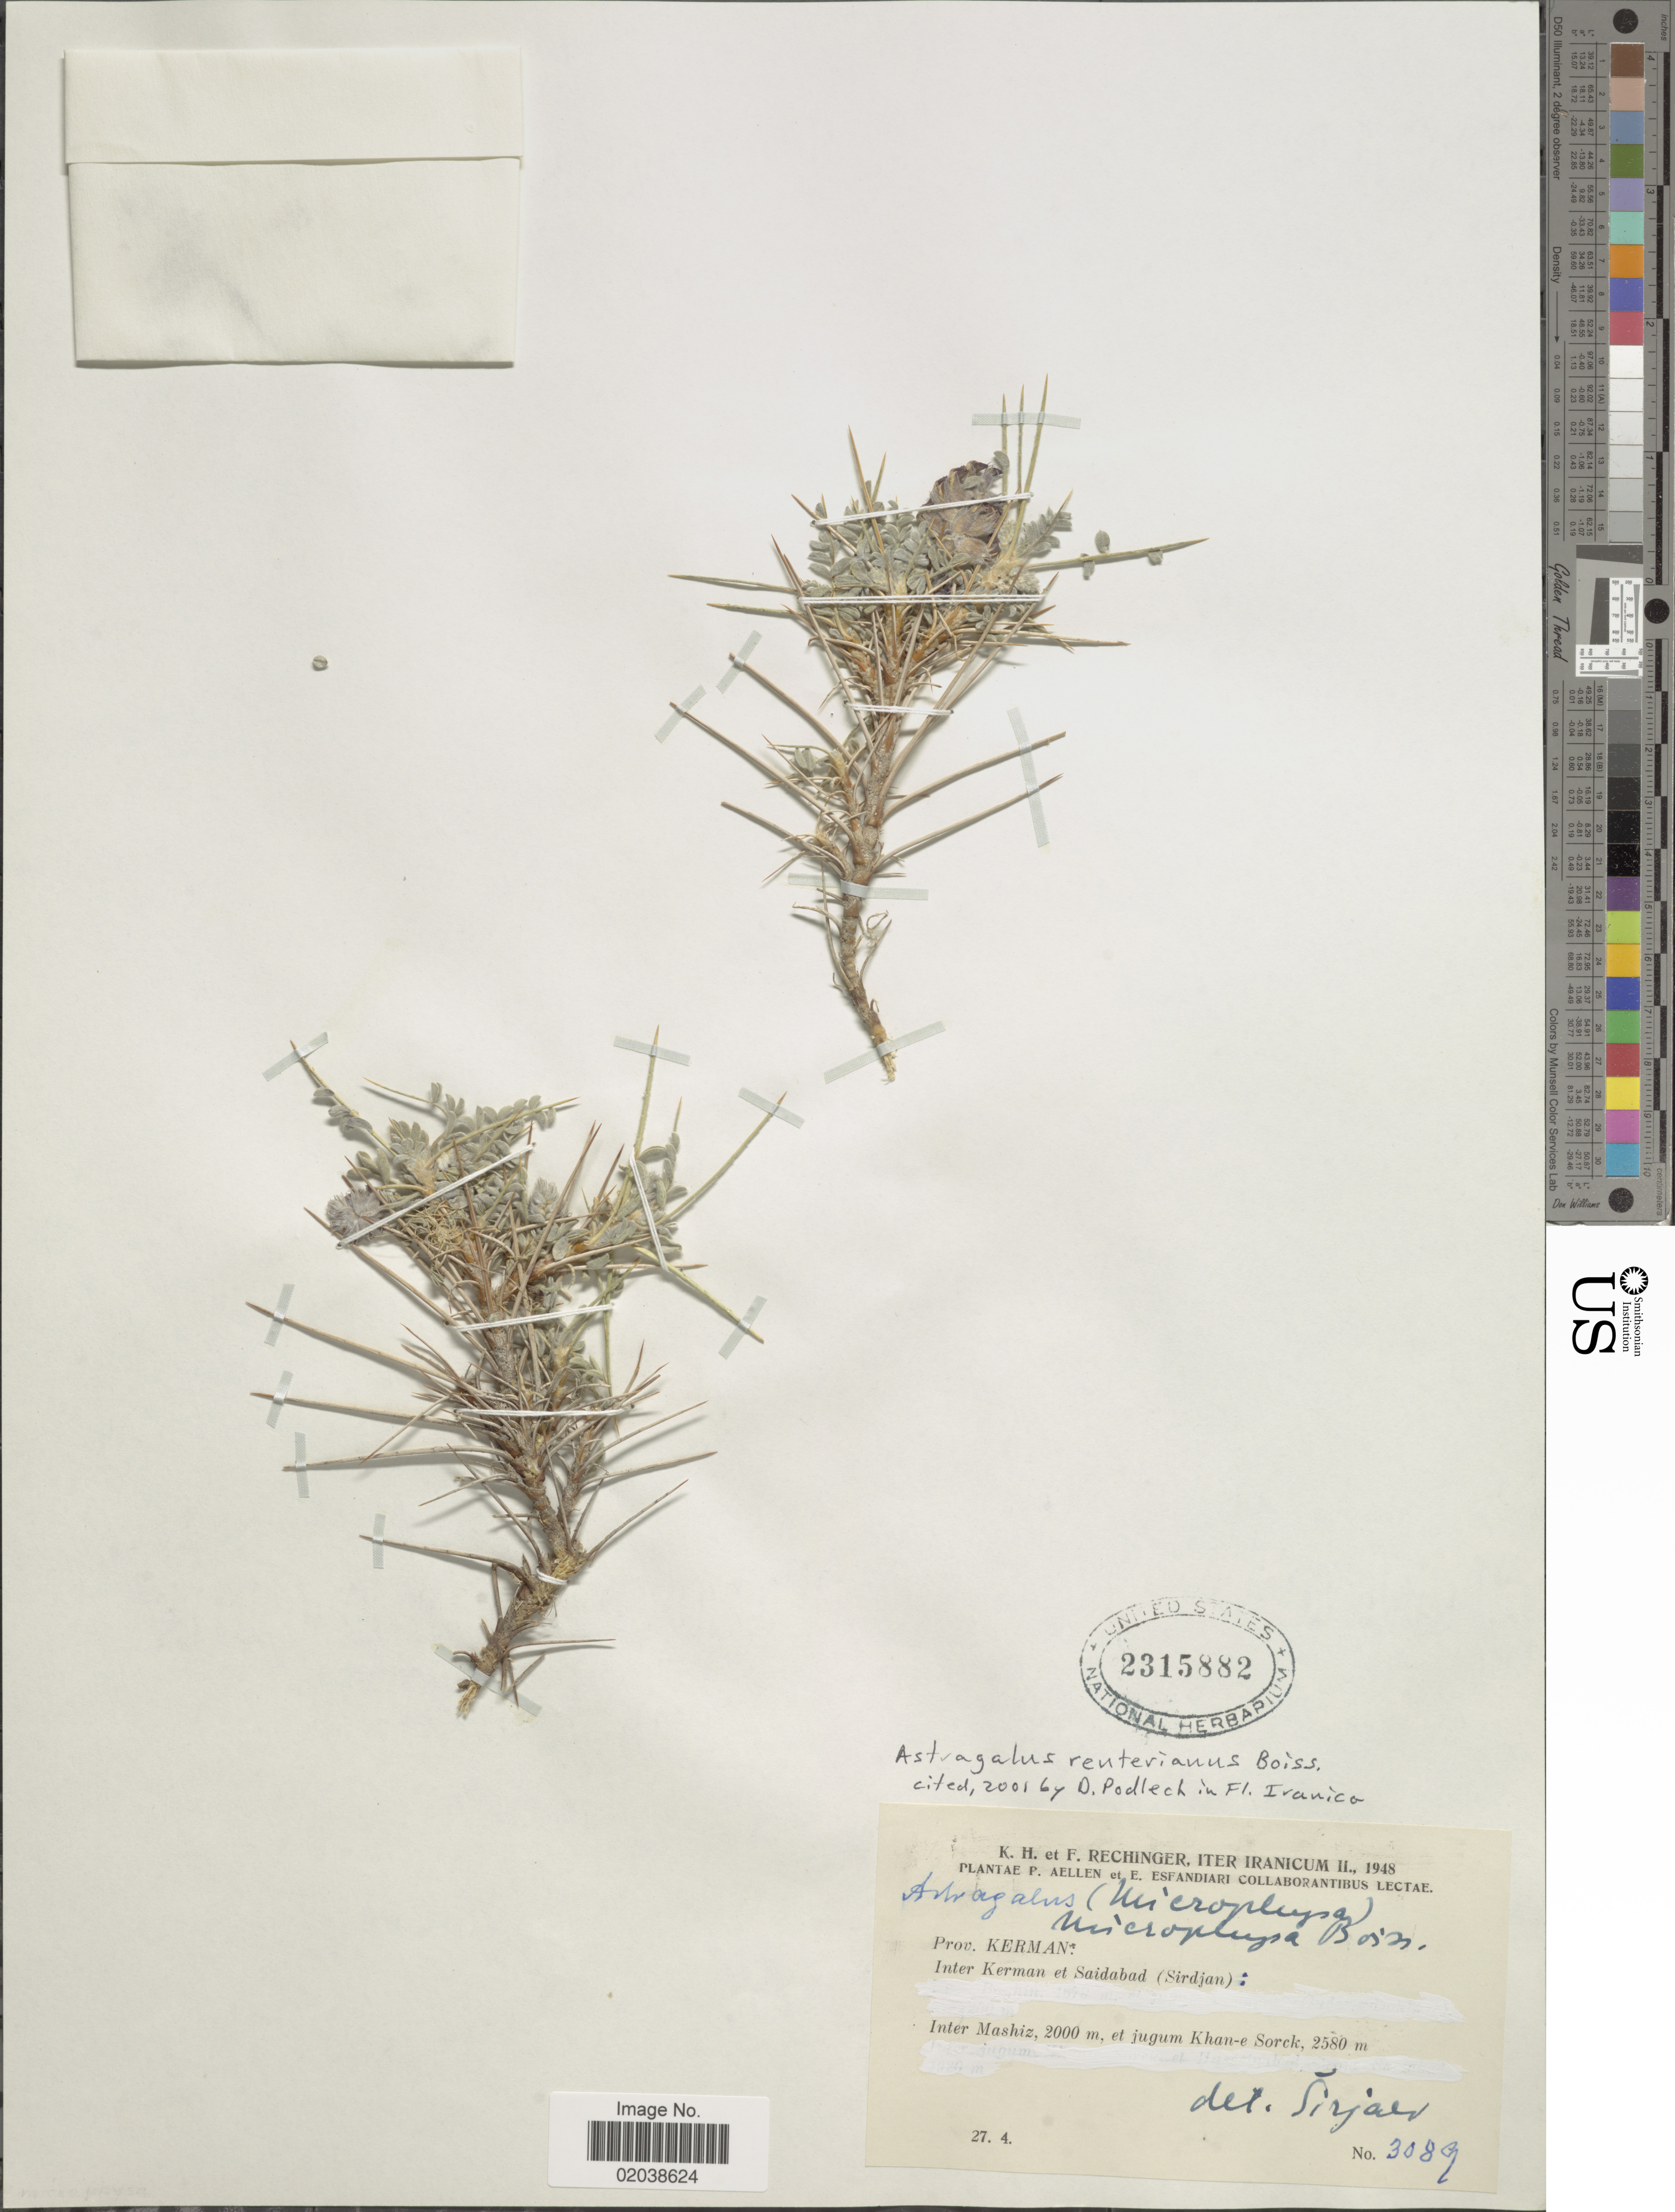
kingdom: Plantae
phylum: Tracheophyta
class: Magnoliopsida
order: Fabales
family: Fabaceae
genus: Astragalus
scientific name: Astragalus reuterianus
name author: Boiss.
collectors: K. H. Rechinger & F. Rechinger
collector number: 3089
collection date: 1948-04-27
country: Iran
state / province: Kerman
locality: Iranicum. Prov. Kerman: Intre Kerman et Saidabad (Sirdjan): Inter Mashiz, et jugum Khan-e Sorck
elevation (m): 2000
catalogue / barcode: US 2315882